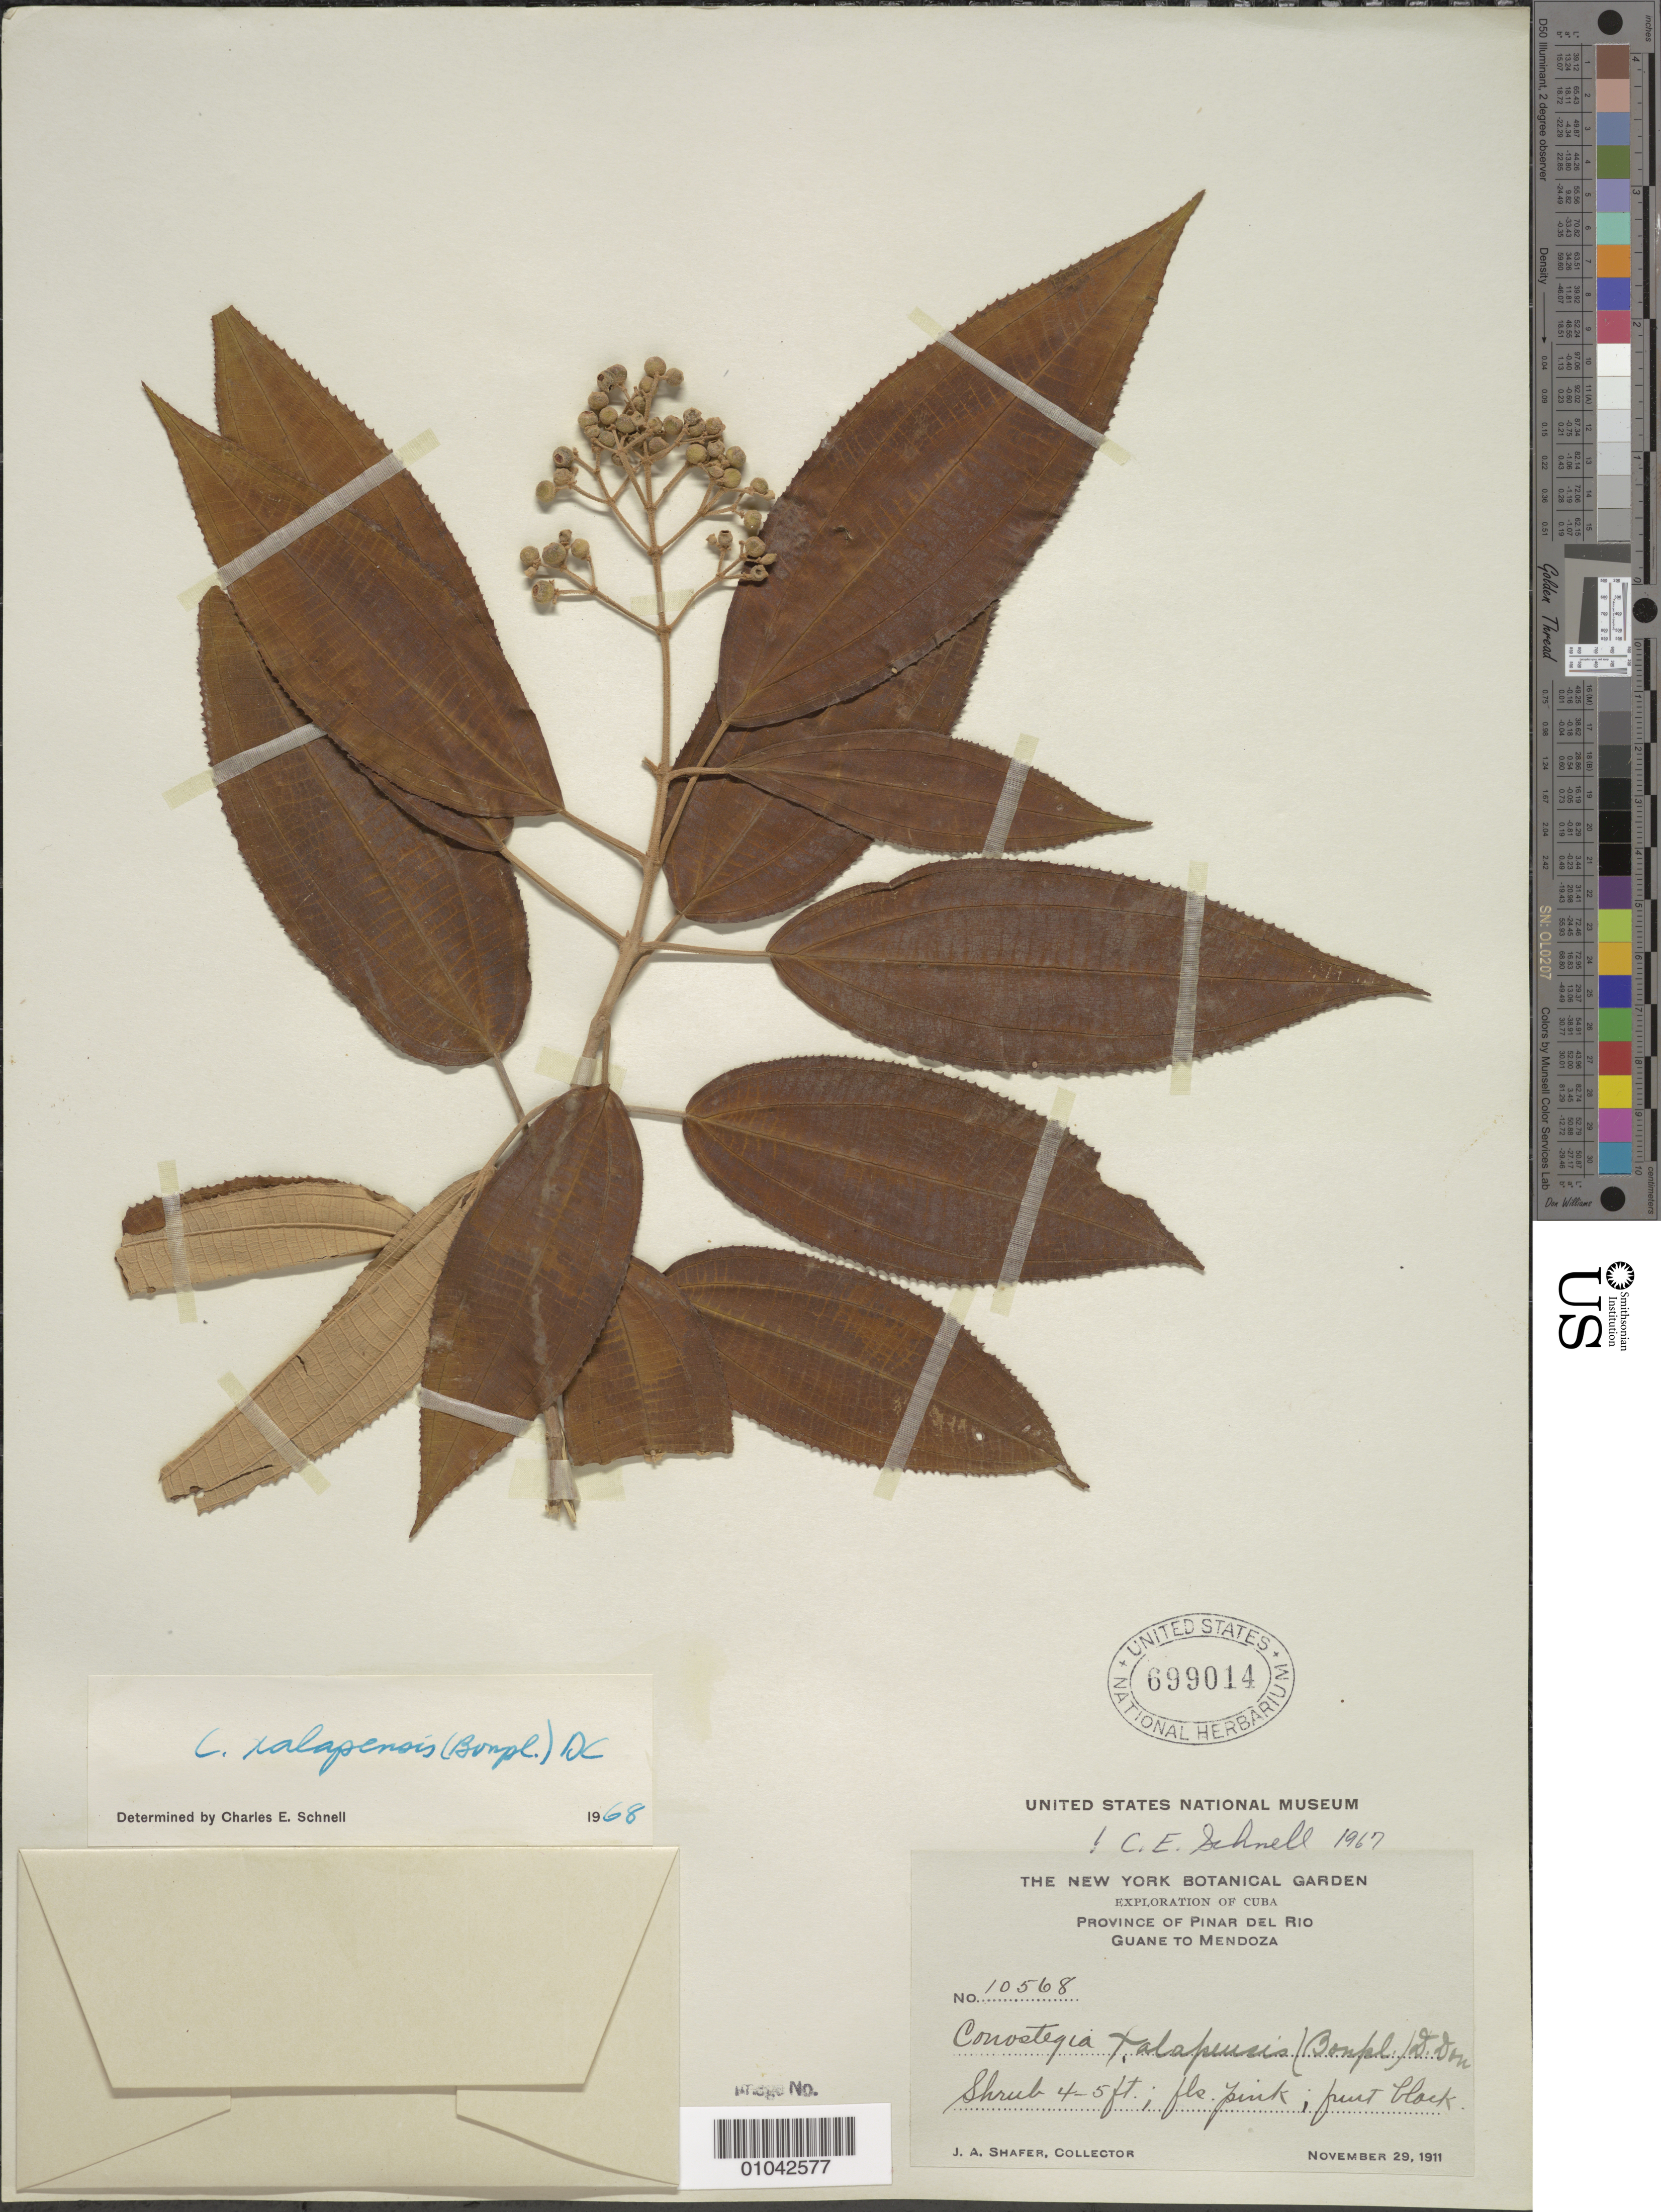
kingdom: Plantae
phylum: Tracheophyta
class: Magnoliopsida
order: Myrtales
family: Melastomataceae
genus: Conostegia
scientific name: Conostegia xylapensis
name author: (Bonpl.) D. Don ex DC.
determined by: Schnell, C. E.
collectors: J. A. Shafer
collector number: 10568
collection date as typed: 29 Nov 1911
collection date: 1911-11-29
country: Cuba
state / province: Pinar del Rio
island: Cuba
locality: Guane to Mendoza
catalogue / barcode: US 699014